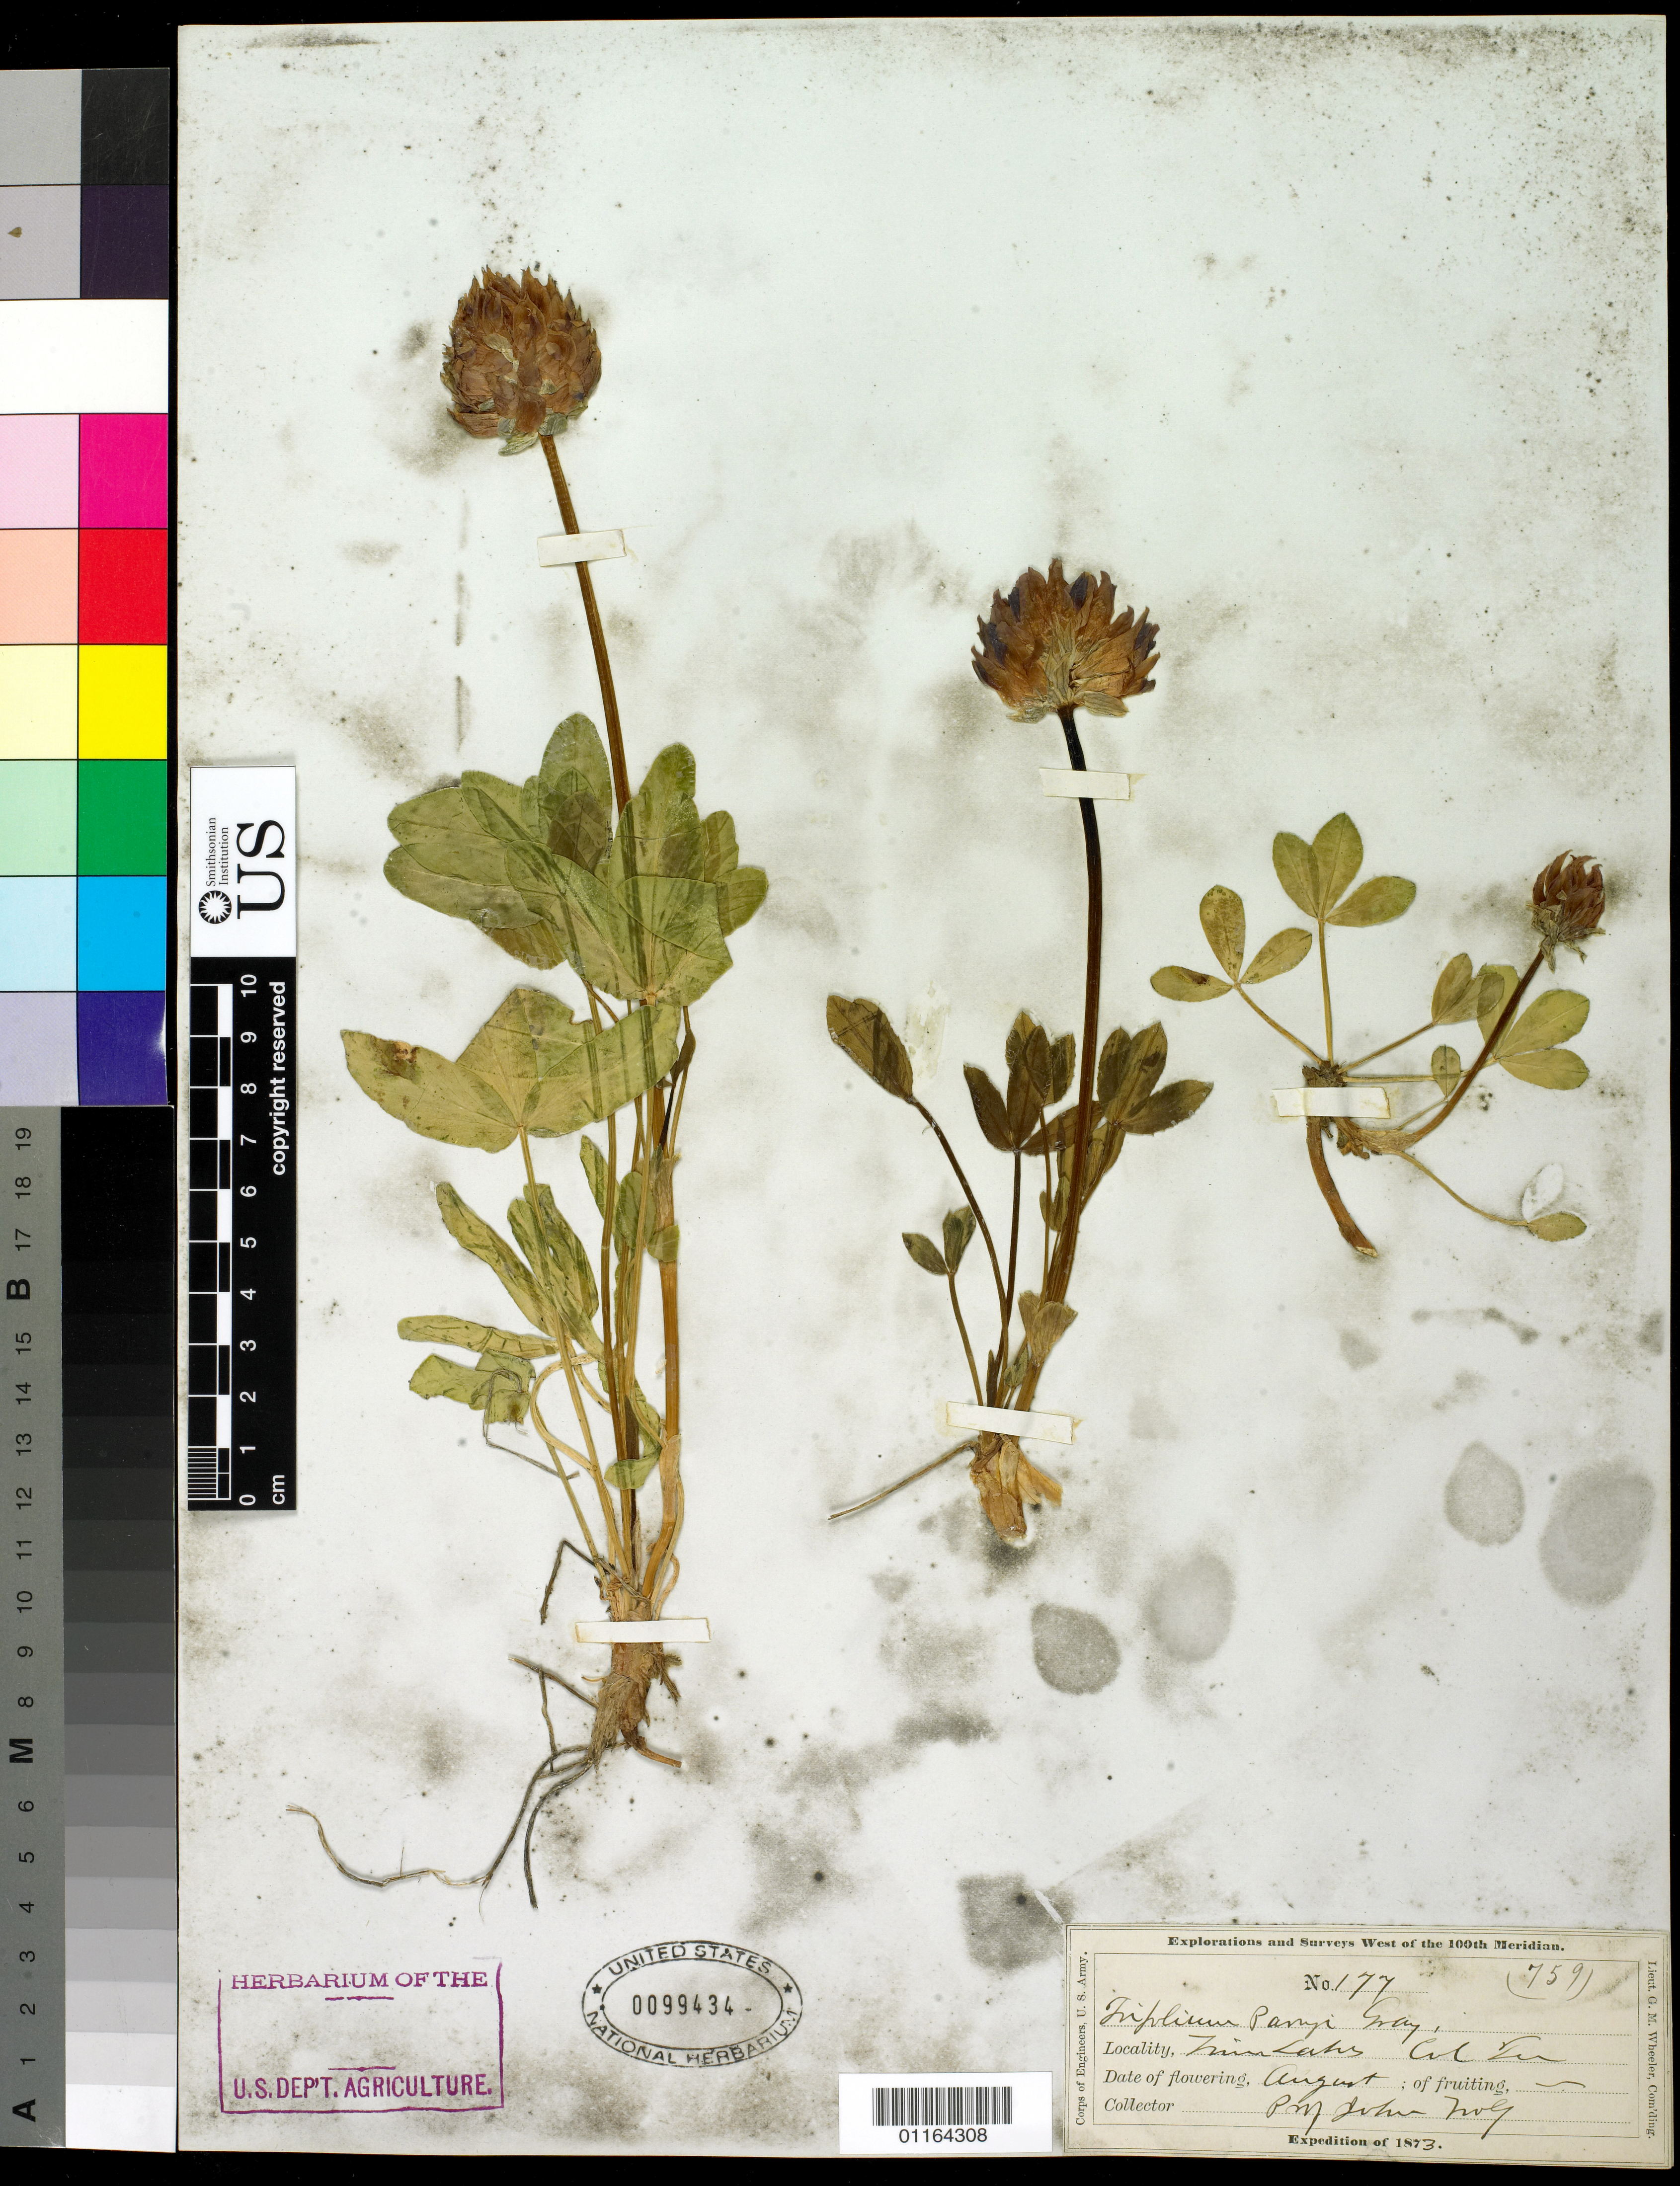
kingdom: Plantae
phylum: Tracheophyta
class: Magnoliopsida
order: Fabales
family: Fabaceae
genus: Trifolium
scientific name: Trifolium parryi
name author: A. Gray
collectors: J. Wolf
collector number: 177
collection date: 1873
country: United States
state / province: Colorado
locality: Twin Lakes, Col. Ter.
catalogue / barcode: US 99434